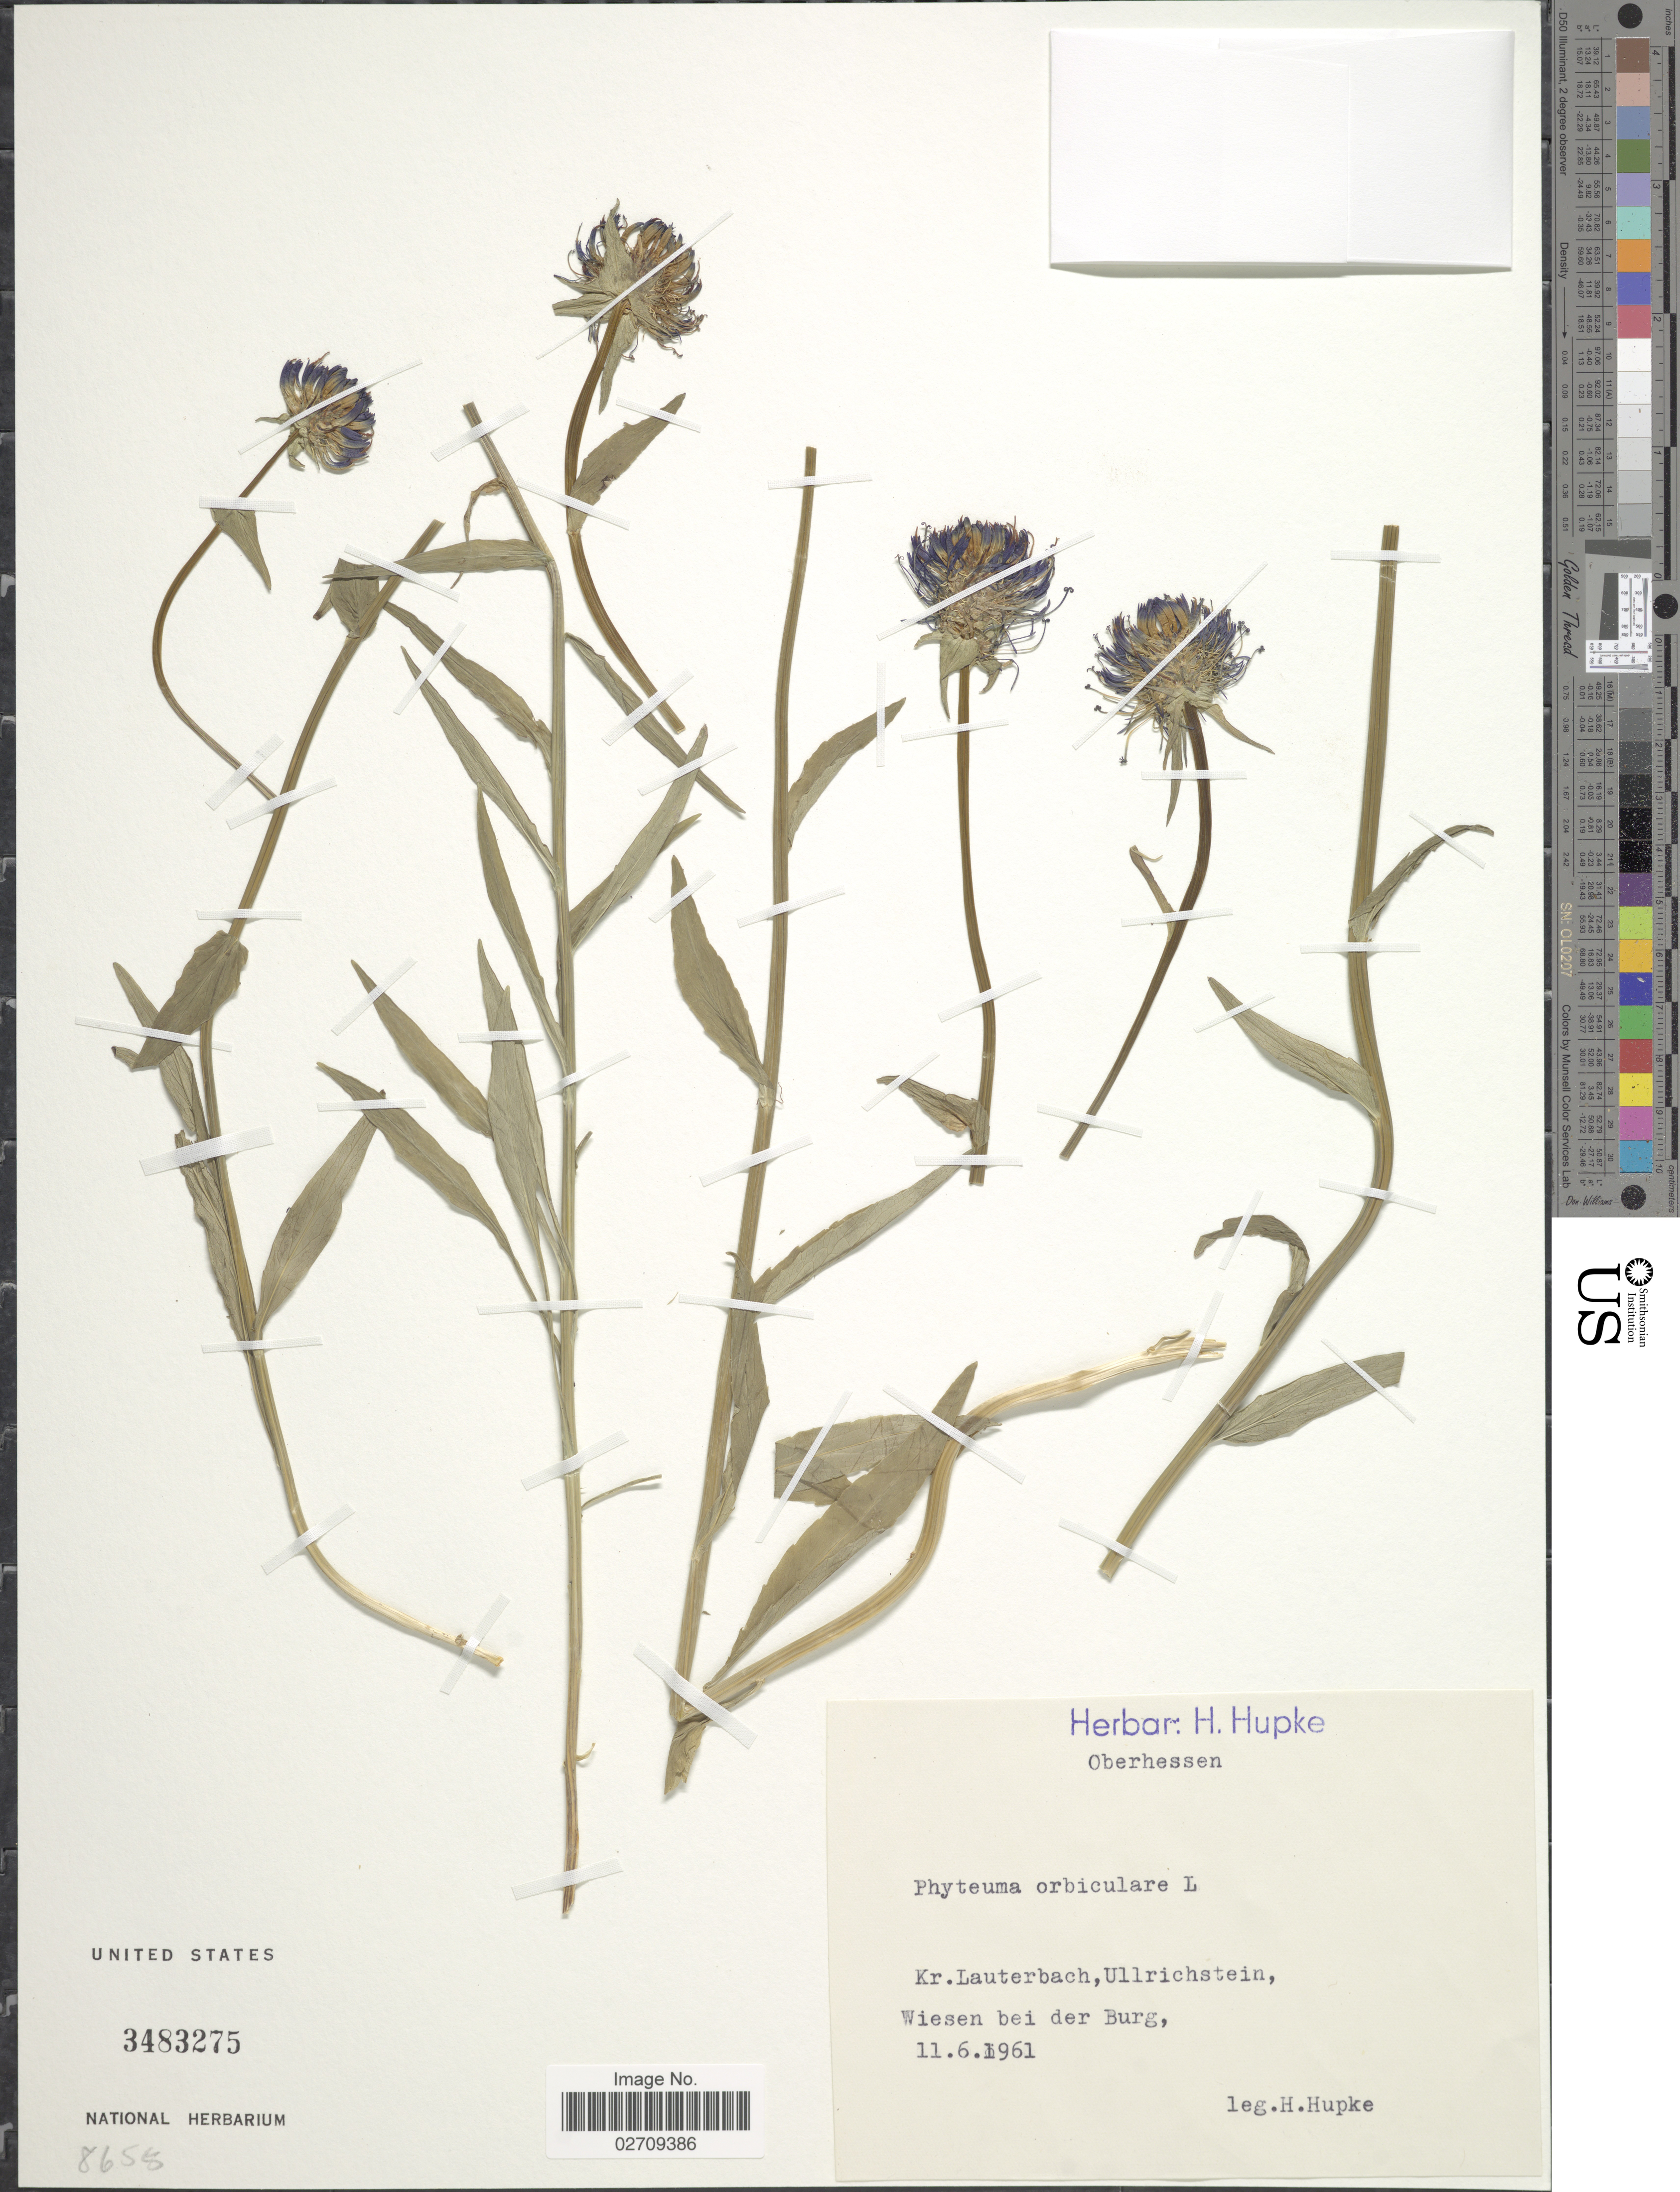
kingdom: Plantae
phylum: Tracheophyta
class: Magnoliopsida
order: Asterales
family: Campanulaceae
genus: Phyteuma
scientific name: Phyteuma orbiculare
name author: L.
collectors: H. Hupke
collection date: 1961-06-11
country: Germany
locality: Oberhessen, Kr. Lauterbach, Ullrichstein, Wiesen bei der Burg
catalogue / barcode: US 3483275